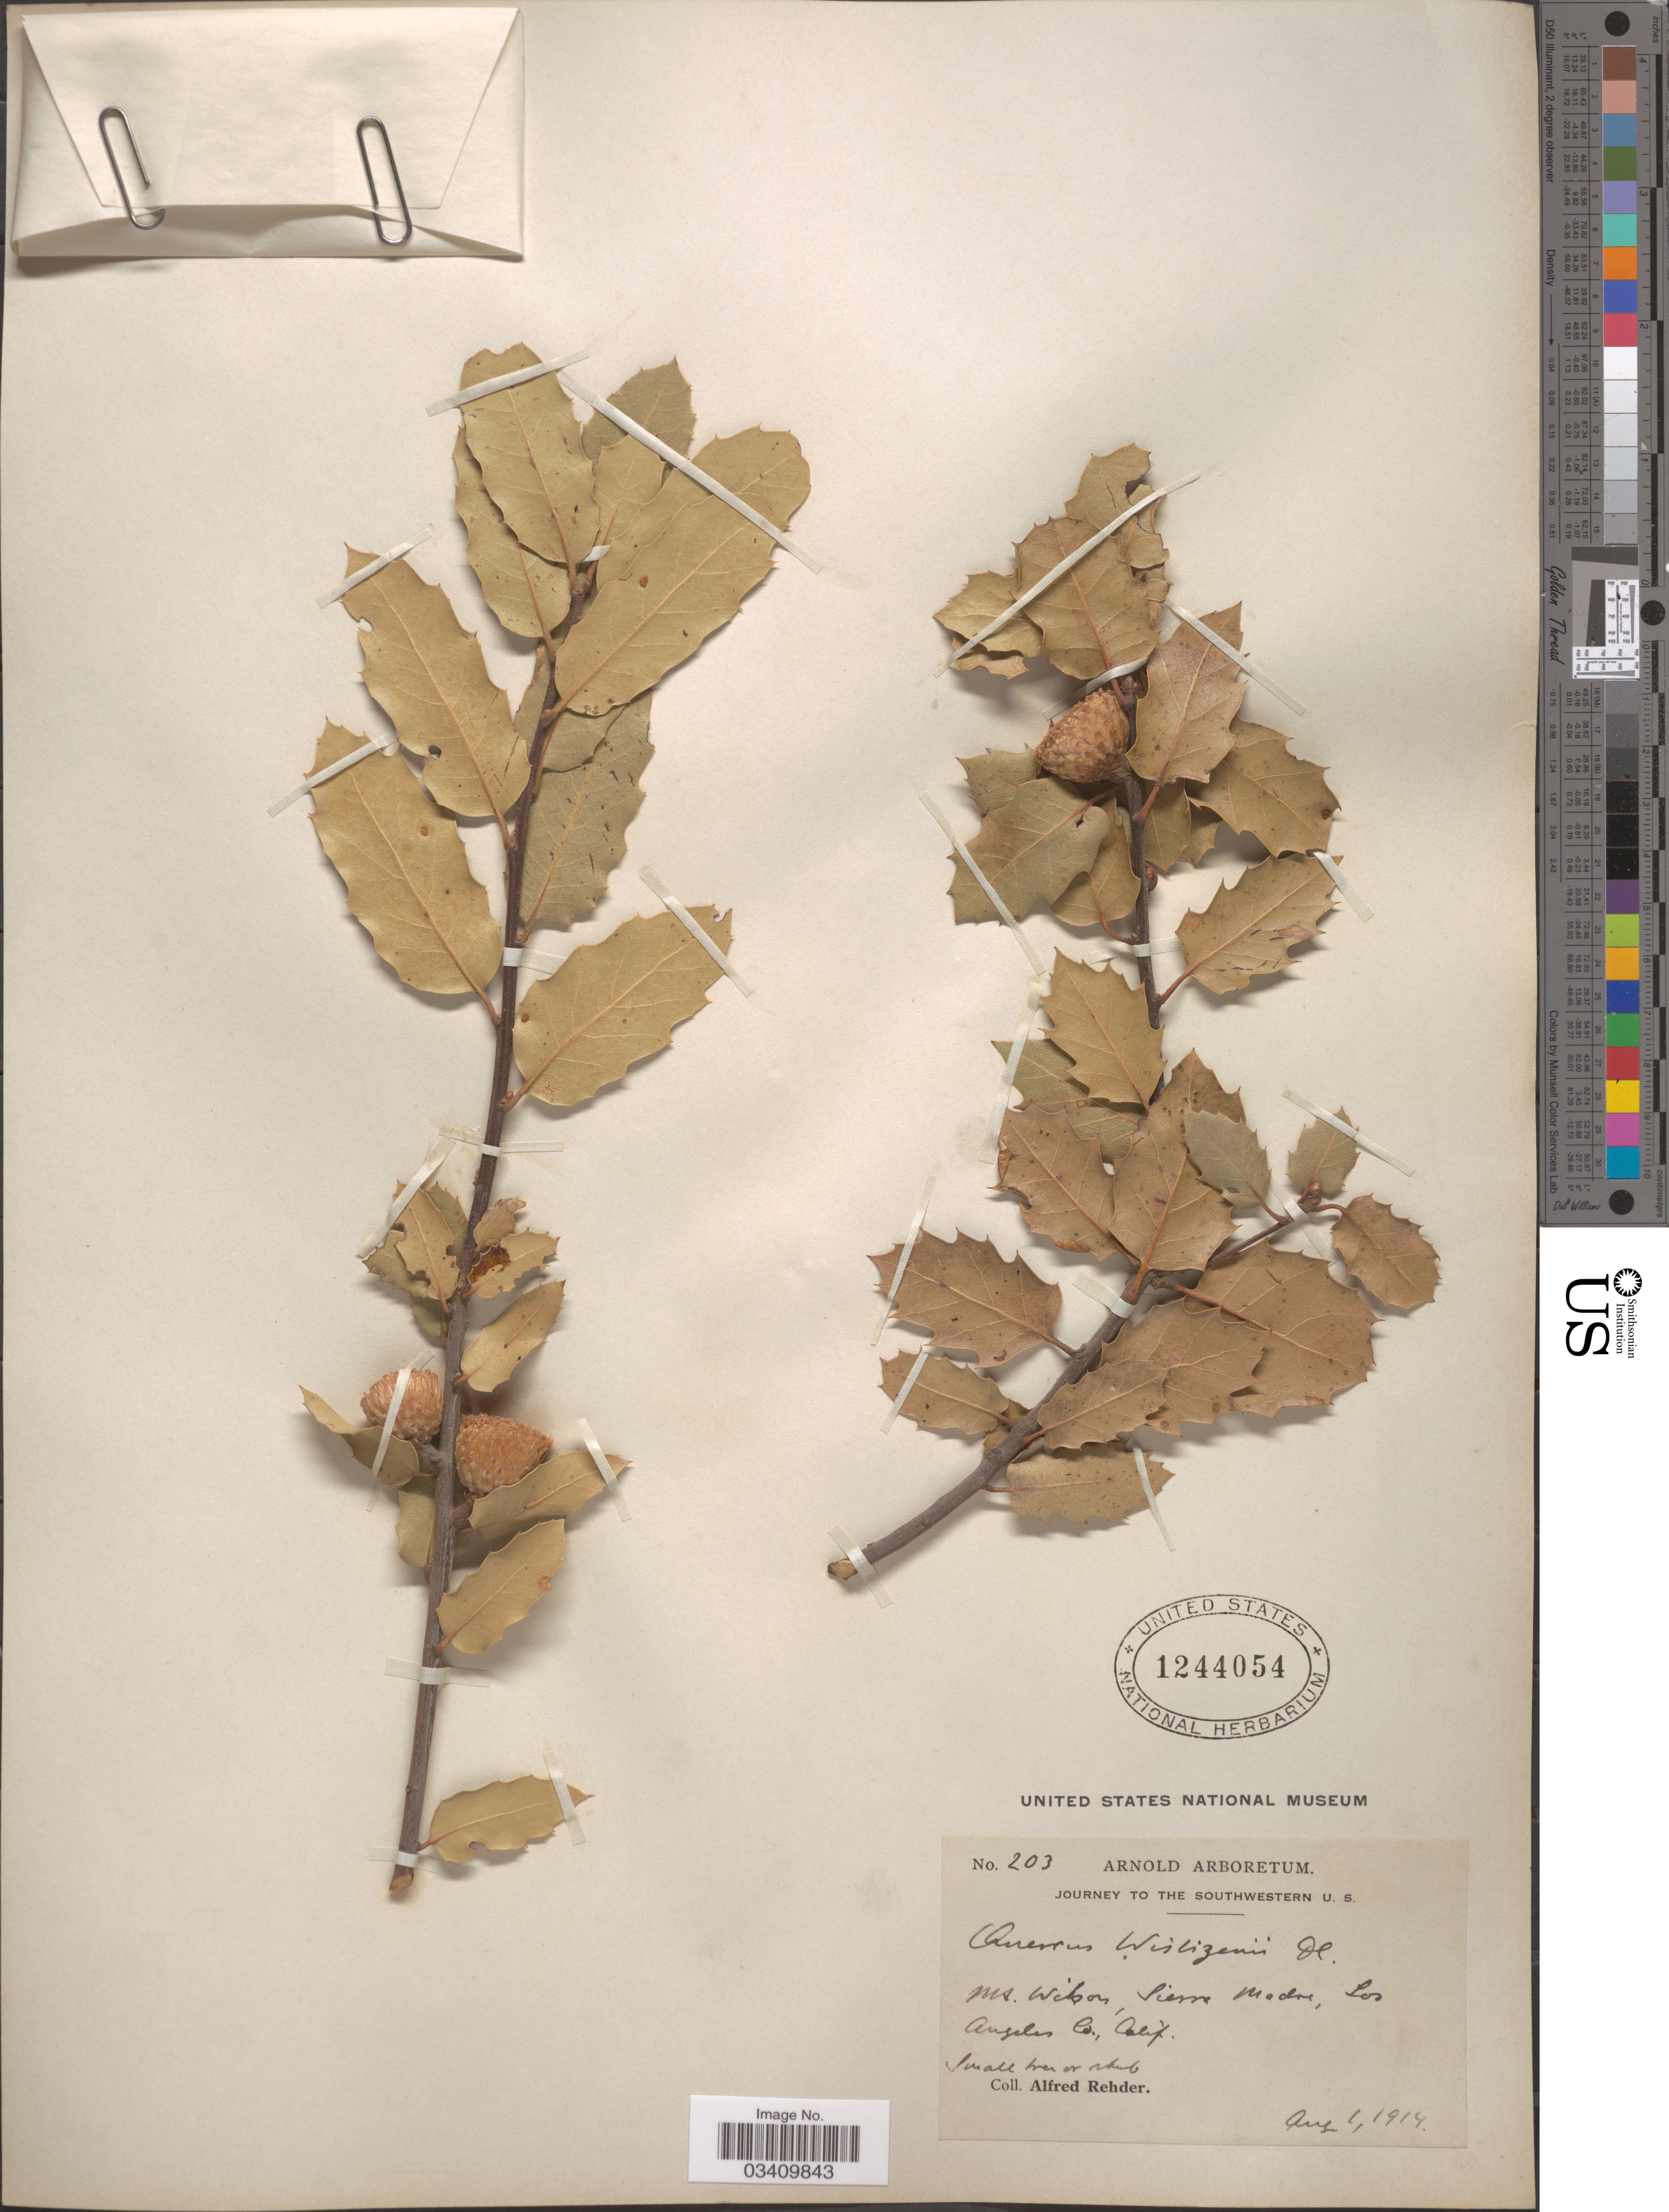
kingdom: Plantae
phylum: Tracheophyta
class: Magnoliopsida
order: Fagales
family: Fagaceae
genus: Quercus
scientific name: Quercus wislizeni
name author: A. DC.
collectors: A. Rehder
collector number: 203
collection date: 1914-08-01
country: United States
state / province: California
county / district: Los Angeles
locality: Mt. Wilson, Sierra Madre, Los Angeles Co.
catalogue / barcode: US 1244054